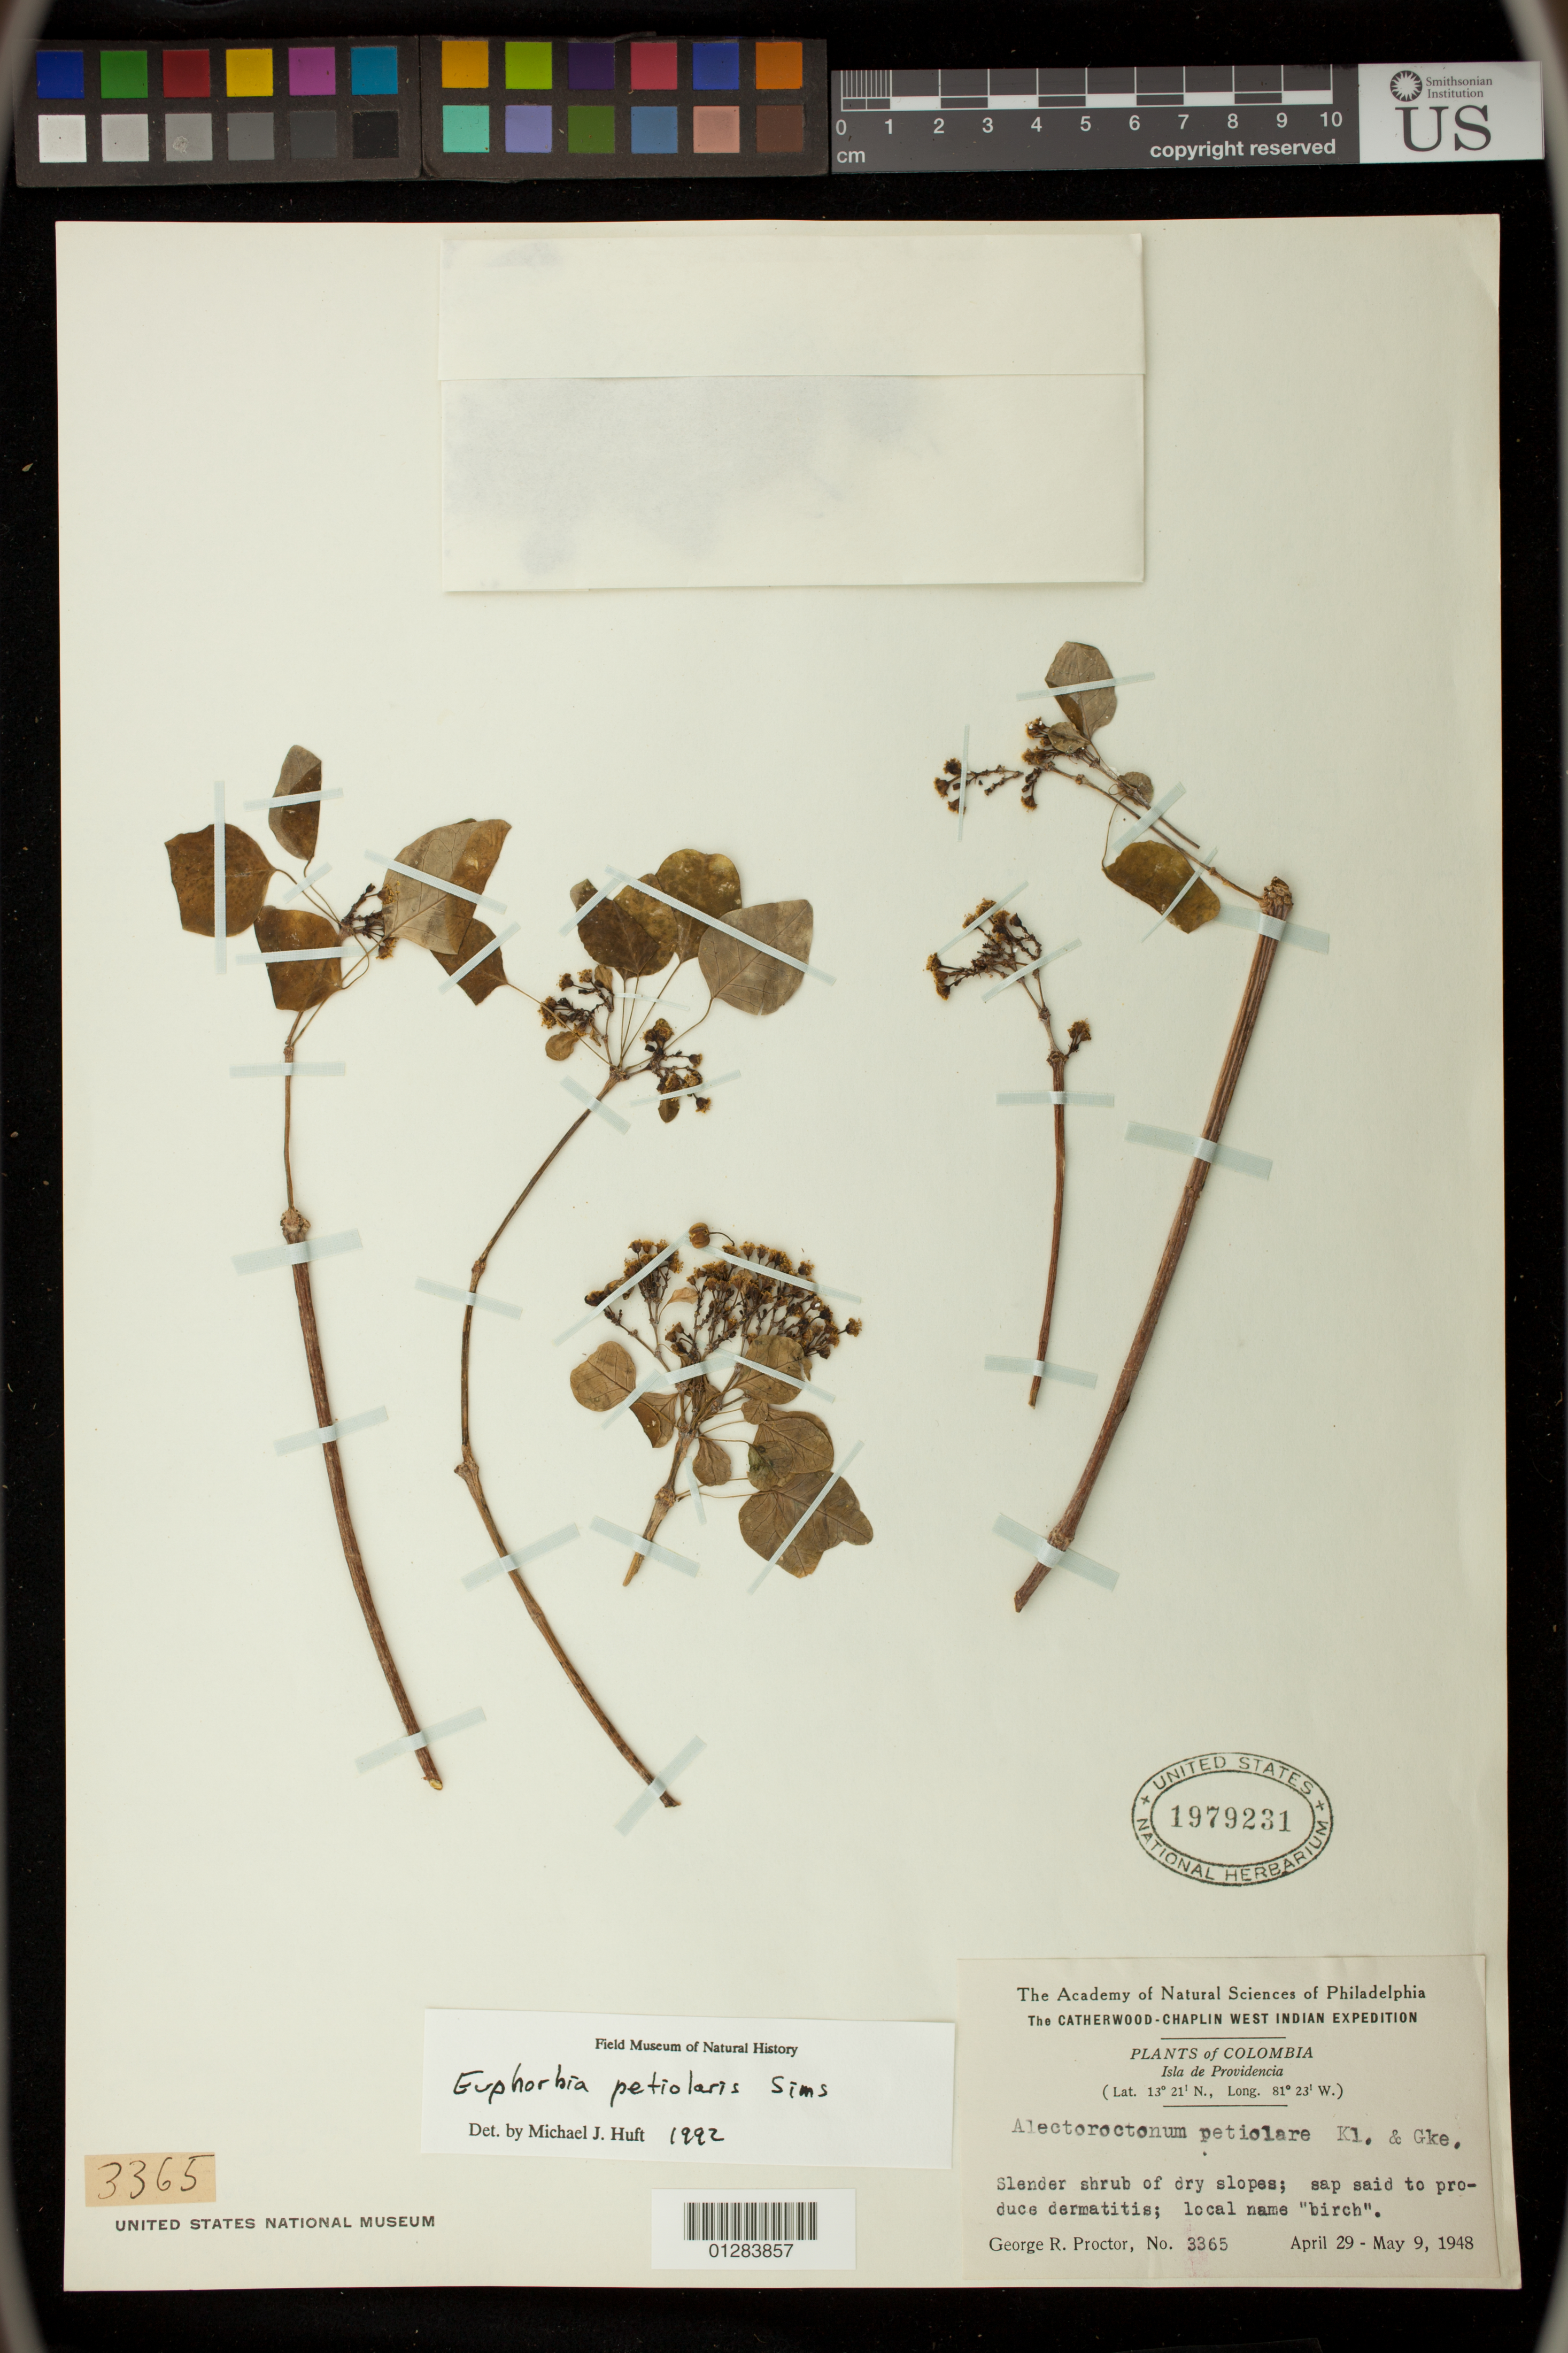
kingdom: Plantae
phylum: Tracheophyta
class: Magnoliopsida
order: Malpighiales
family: Euphorbiaceae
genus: Euphorbia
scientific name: Euphorbia petiolaris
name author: Sims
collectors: G. Proctor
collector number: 3365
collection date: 1948-04-29/1948-05-09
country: Colombia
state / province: San Andrés Y Providencia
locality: Isla de Providencia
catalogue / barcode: US 1979231